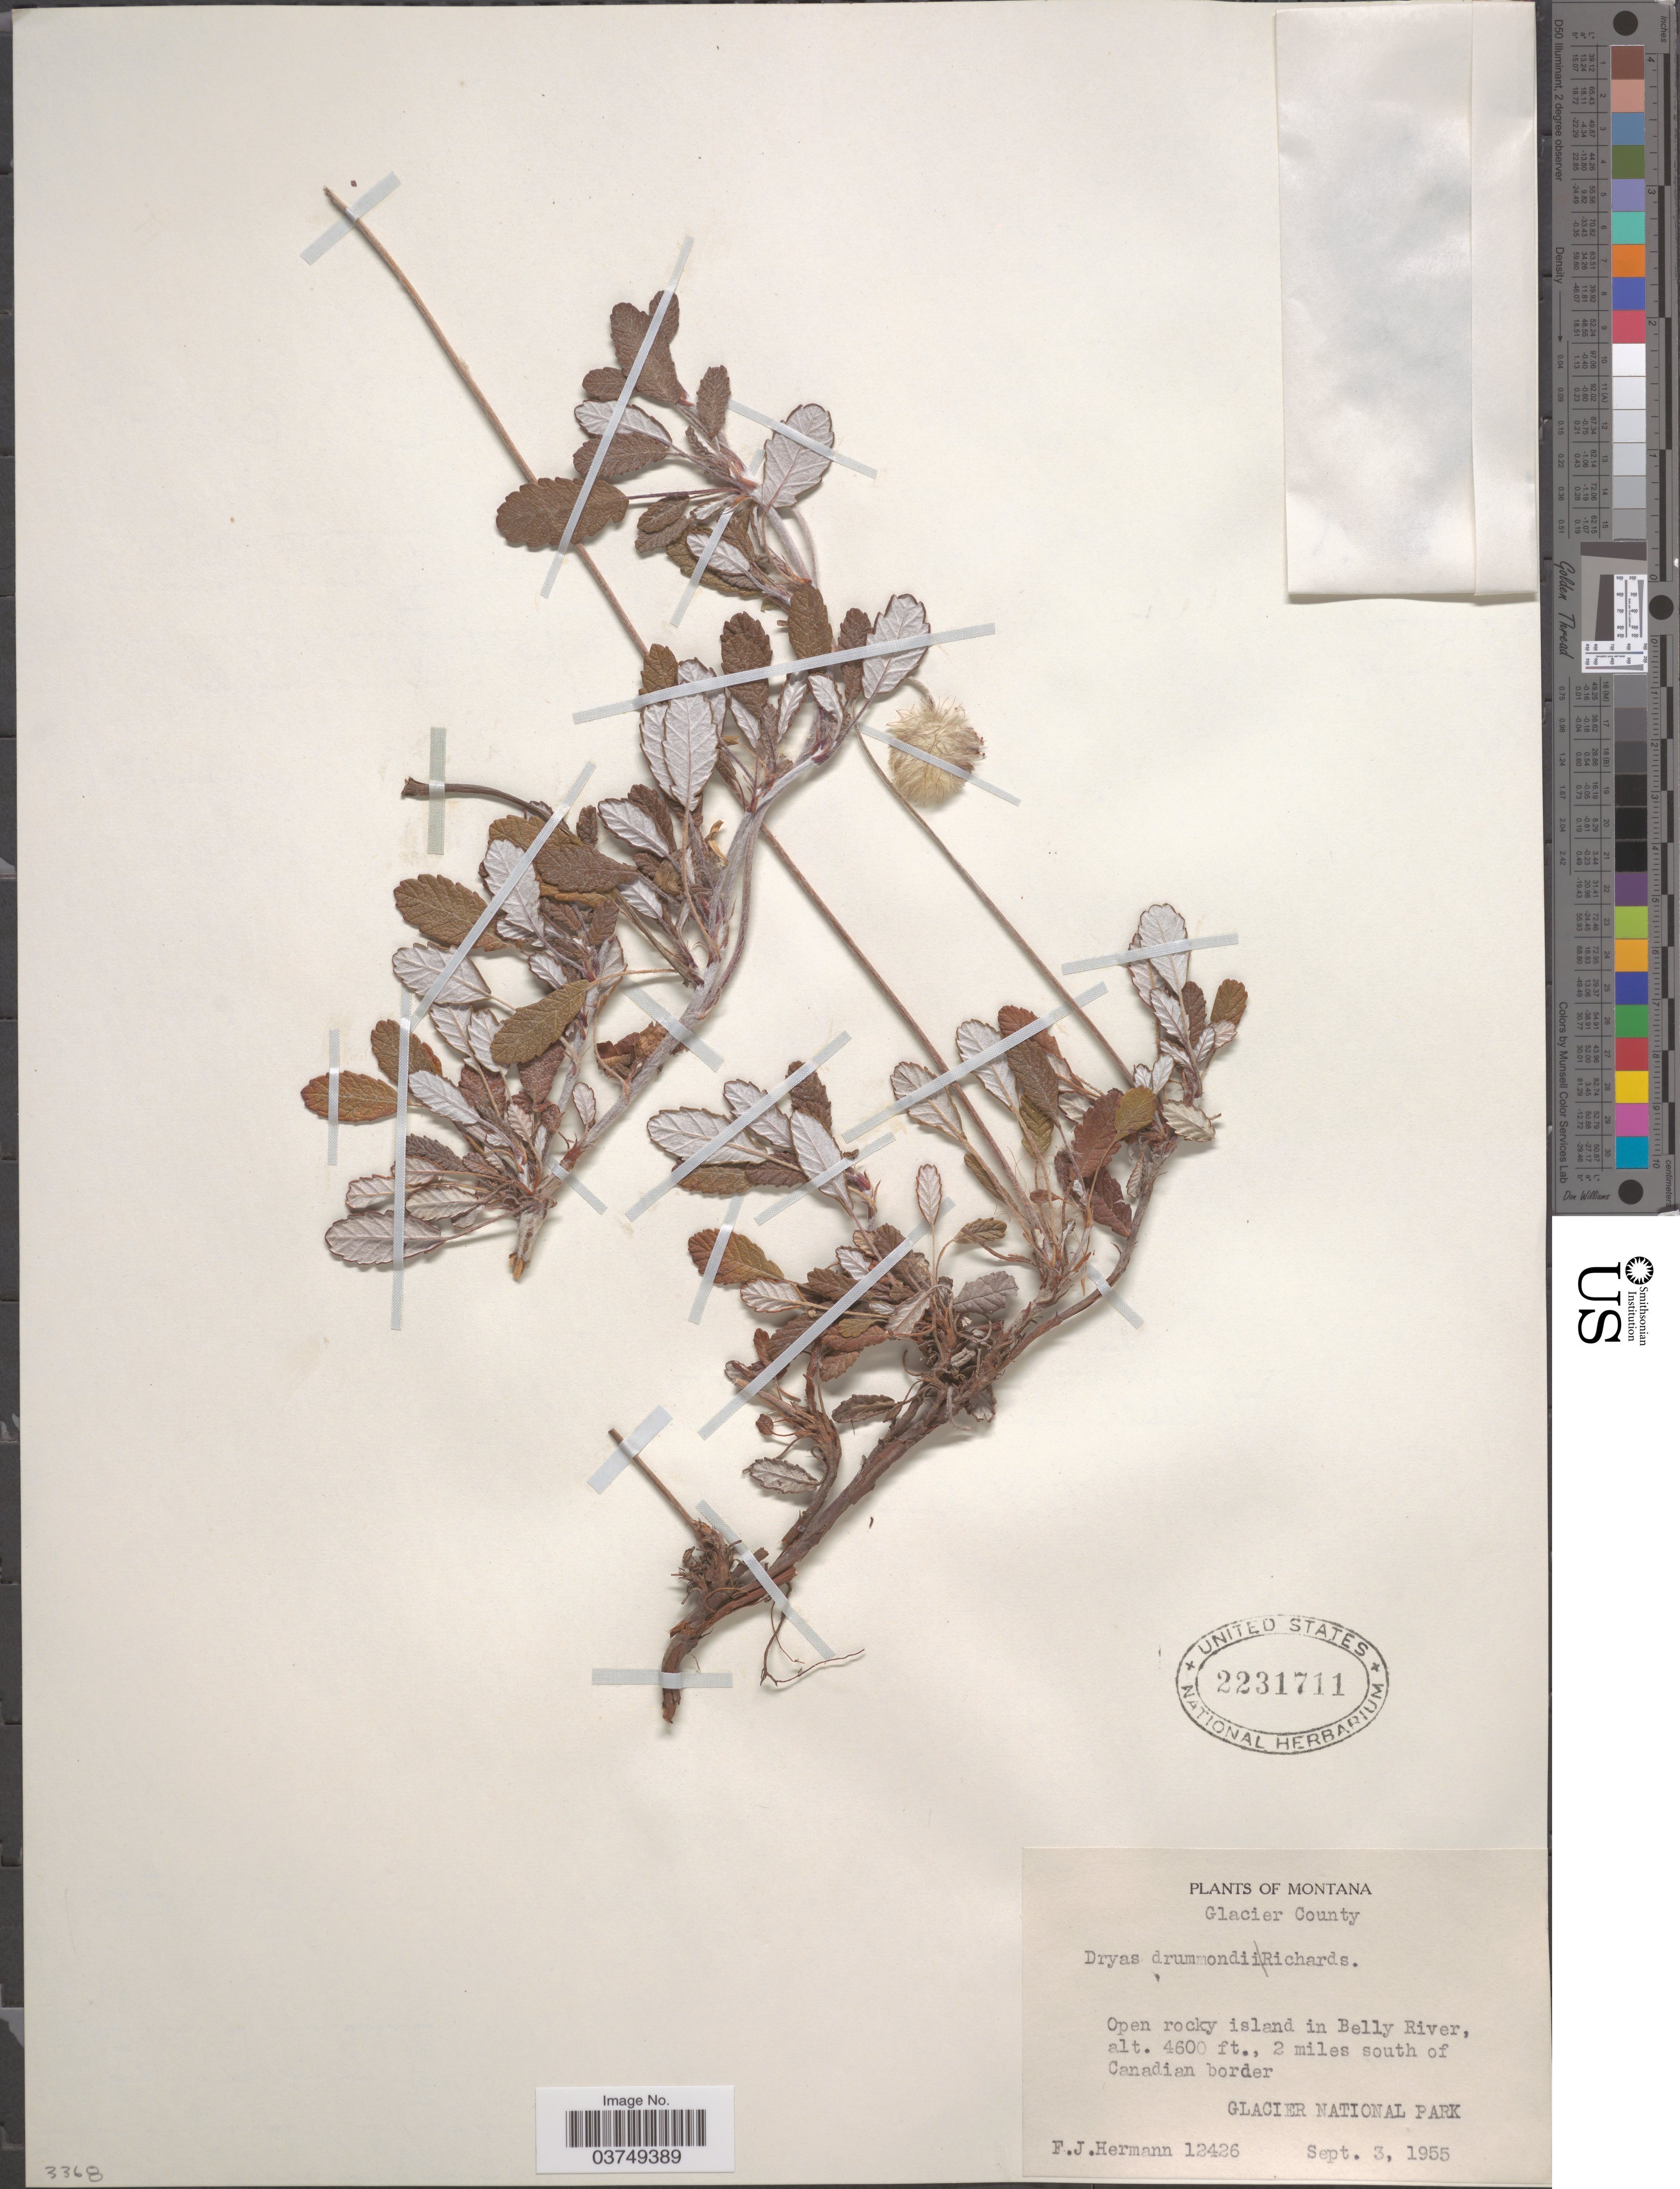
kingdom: Plantae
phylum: Tracheophyta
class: Magnoliopsida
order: Rosales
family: Rosaceae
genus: Dryas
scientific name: Dryas drummondii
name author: Hook. & Richardson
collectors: F. J. Hermann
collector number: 12426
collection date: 1955-09-03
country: United States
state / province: Montana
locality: Glacier County. Open rocky island in Belly River, 2 miles south of Canadian border. Glacier National Park.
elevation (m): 1402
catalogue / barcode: US 2231711